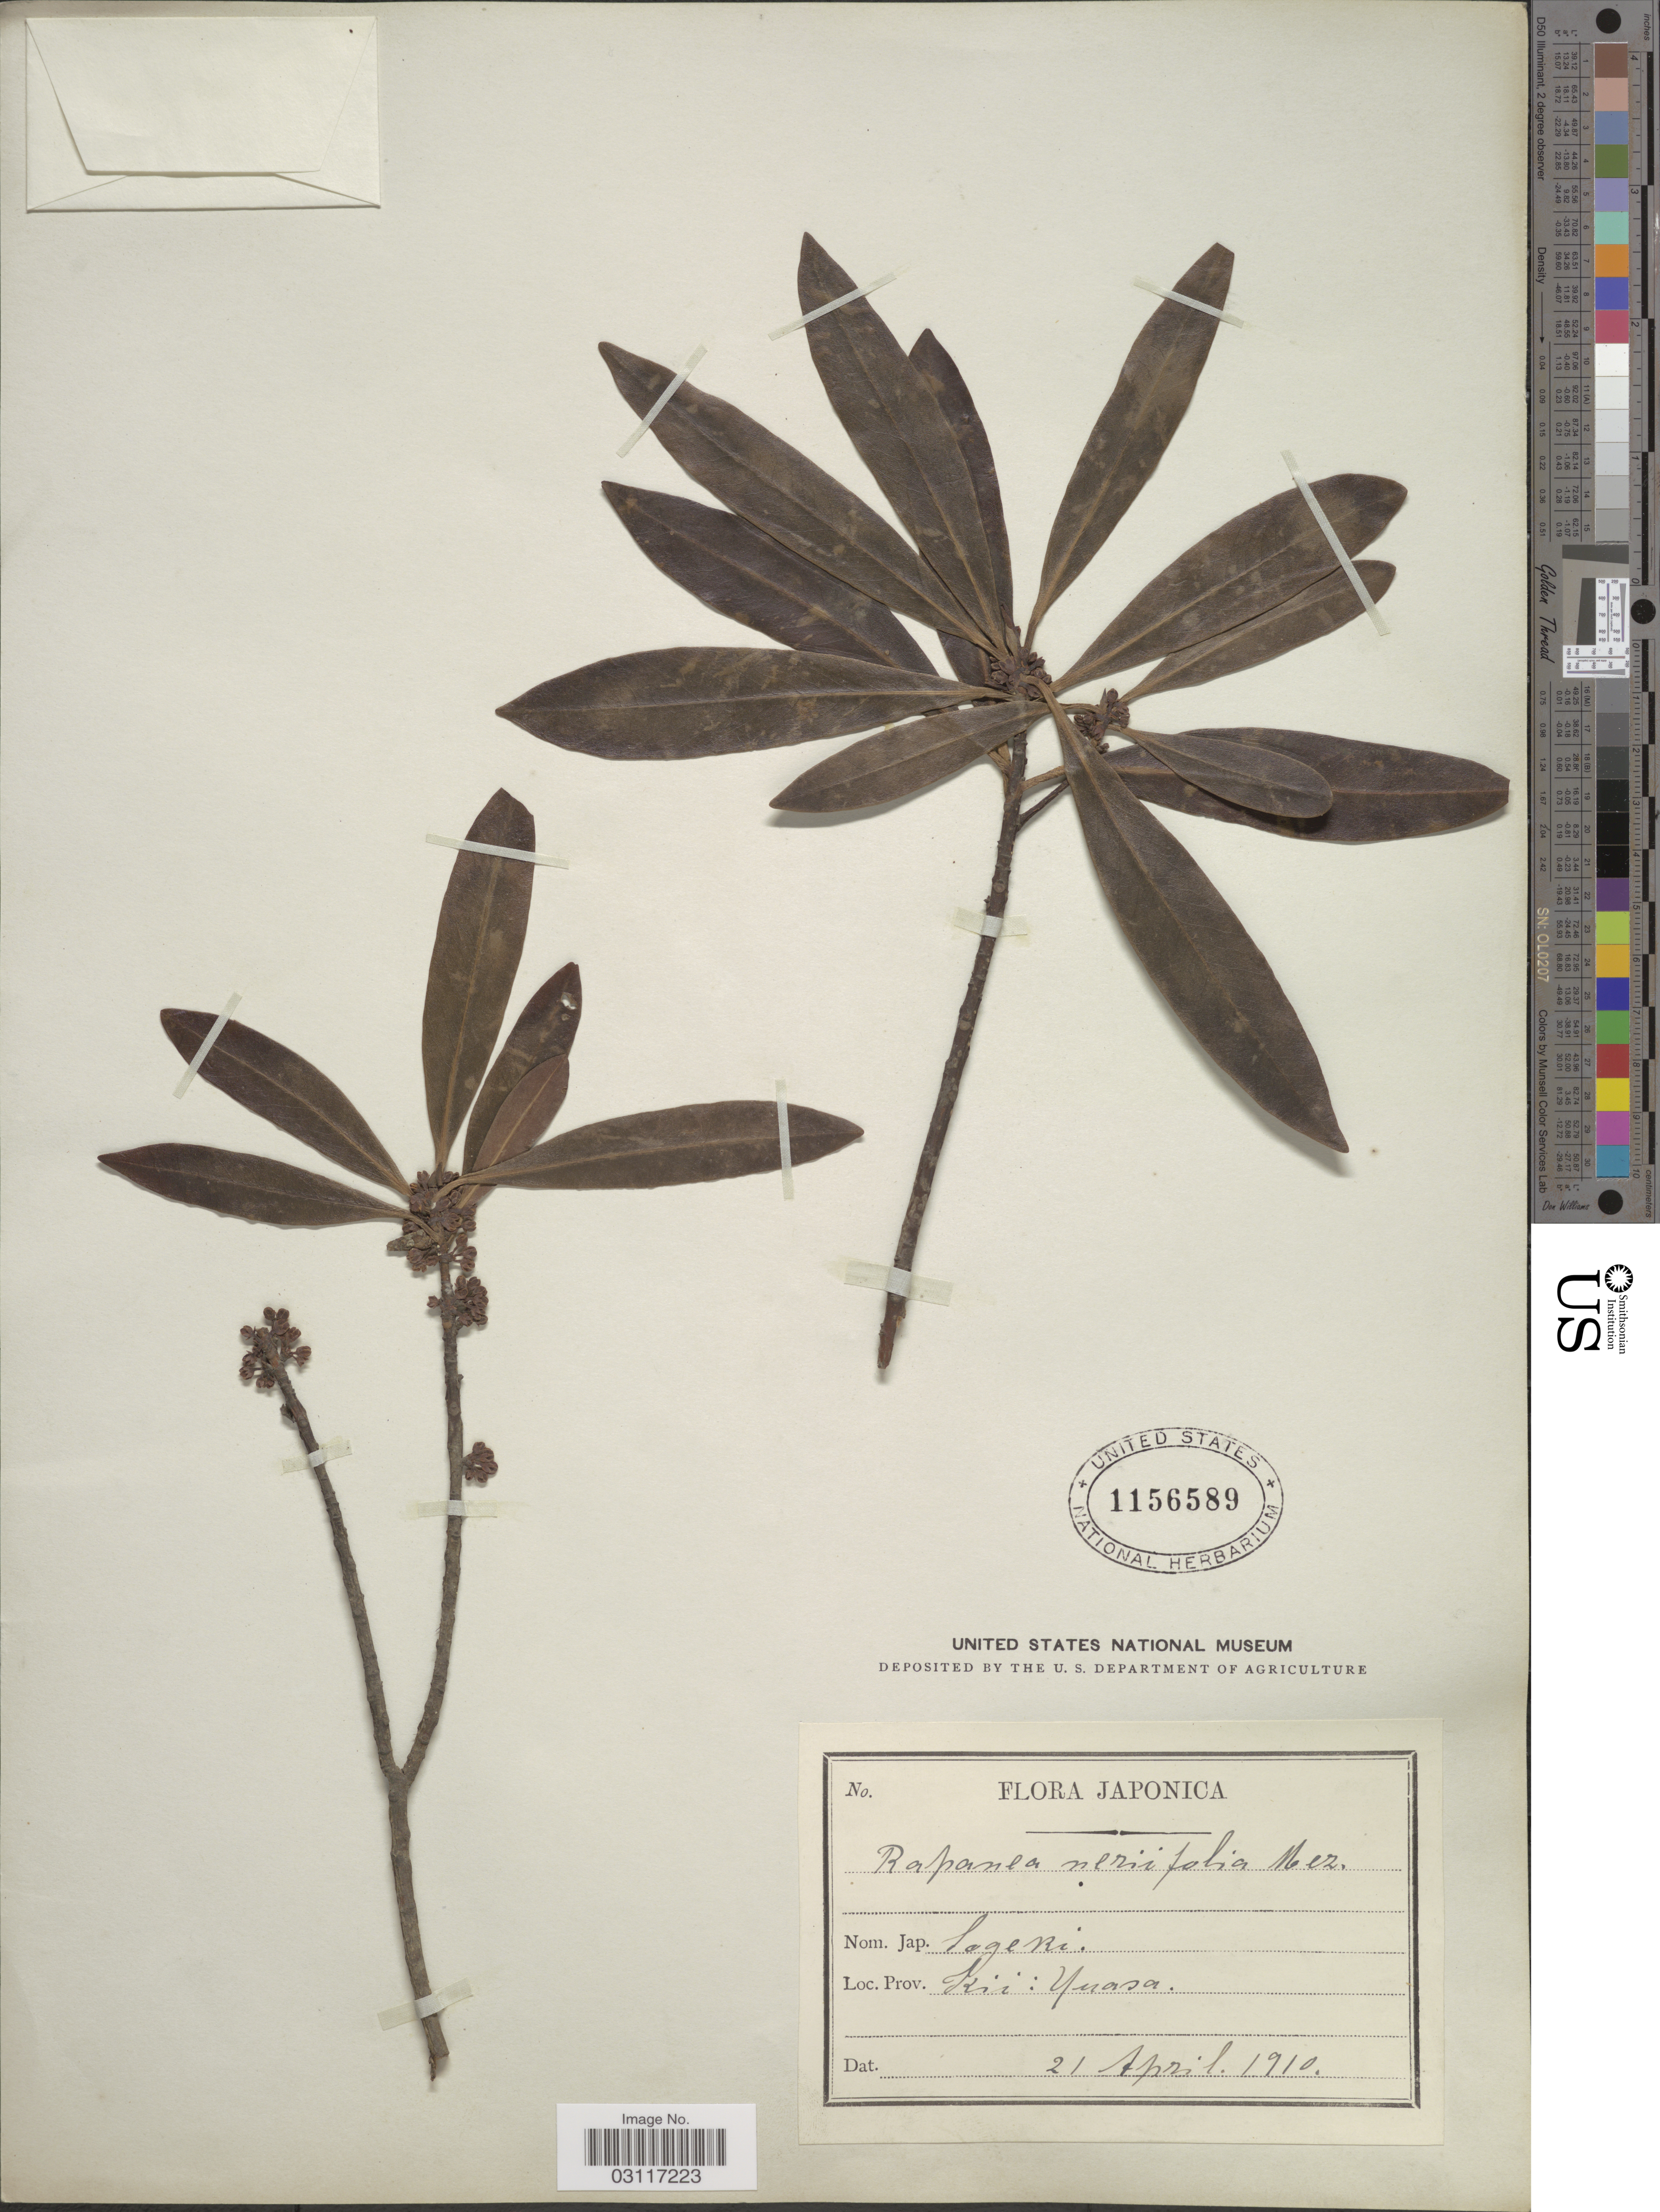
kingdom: Plantae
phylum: Tracheophyta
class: Magnoliopsida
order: Ericales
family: Primulaceae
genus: Myrsine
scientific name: Myrsine seguinii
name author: H. Lév.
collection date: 1910-04-21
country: Japan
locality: Kii: Yuasa.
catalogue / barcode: US 1156589